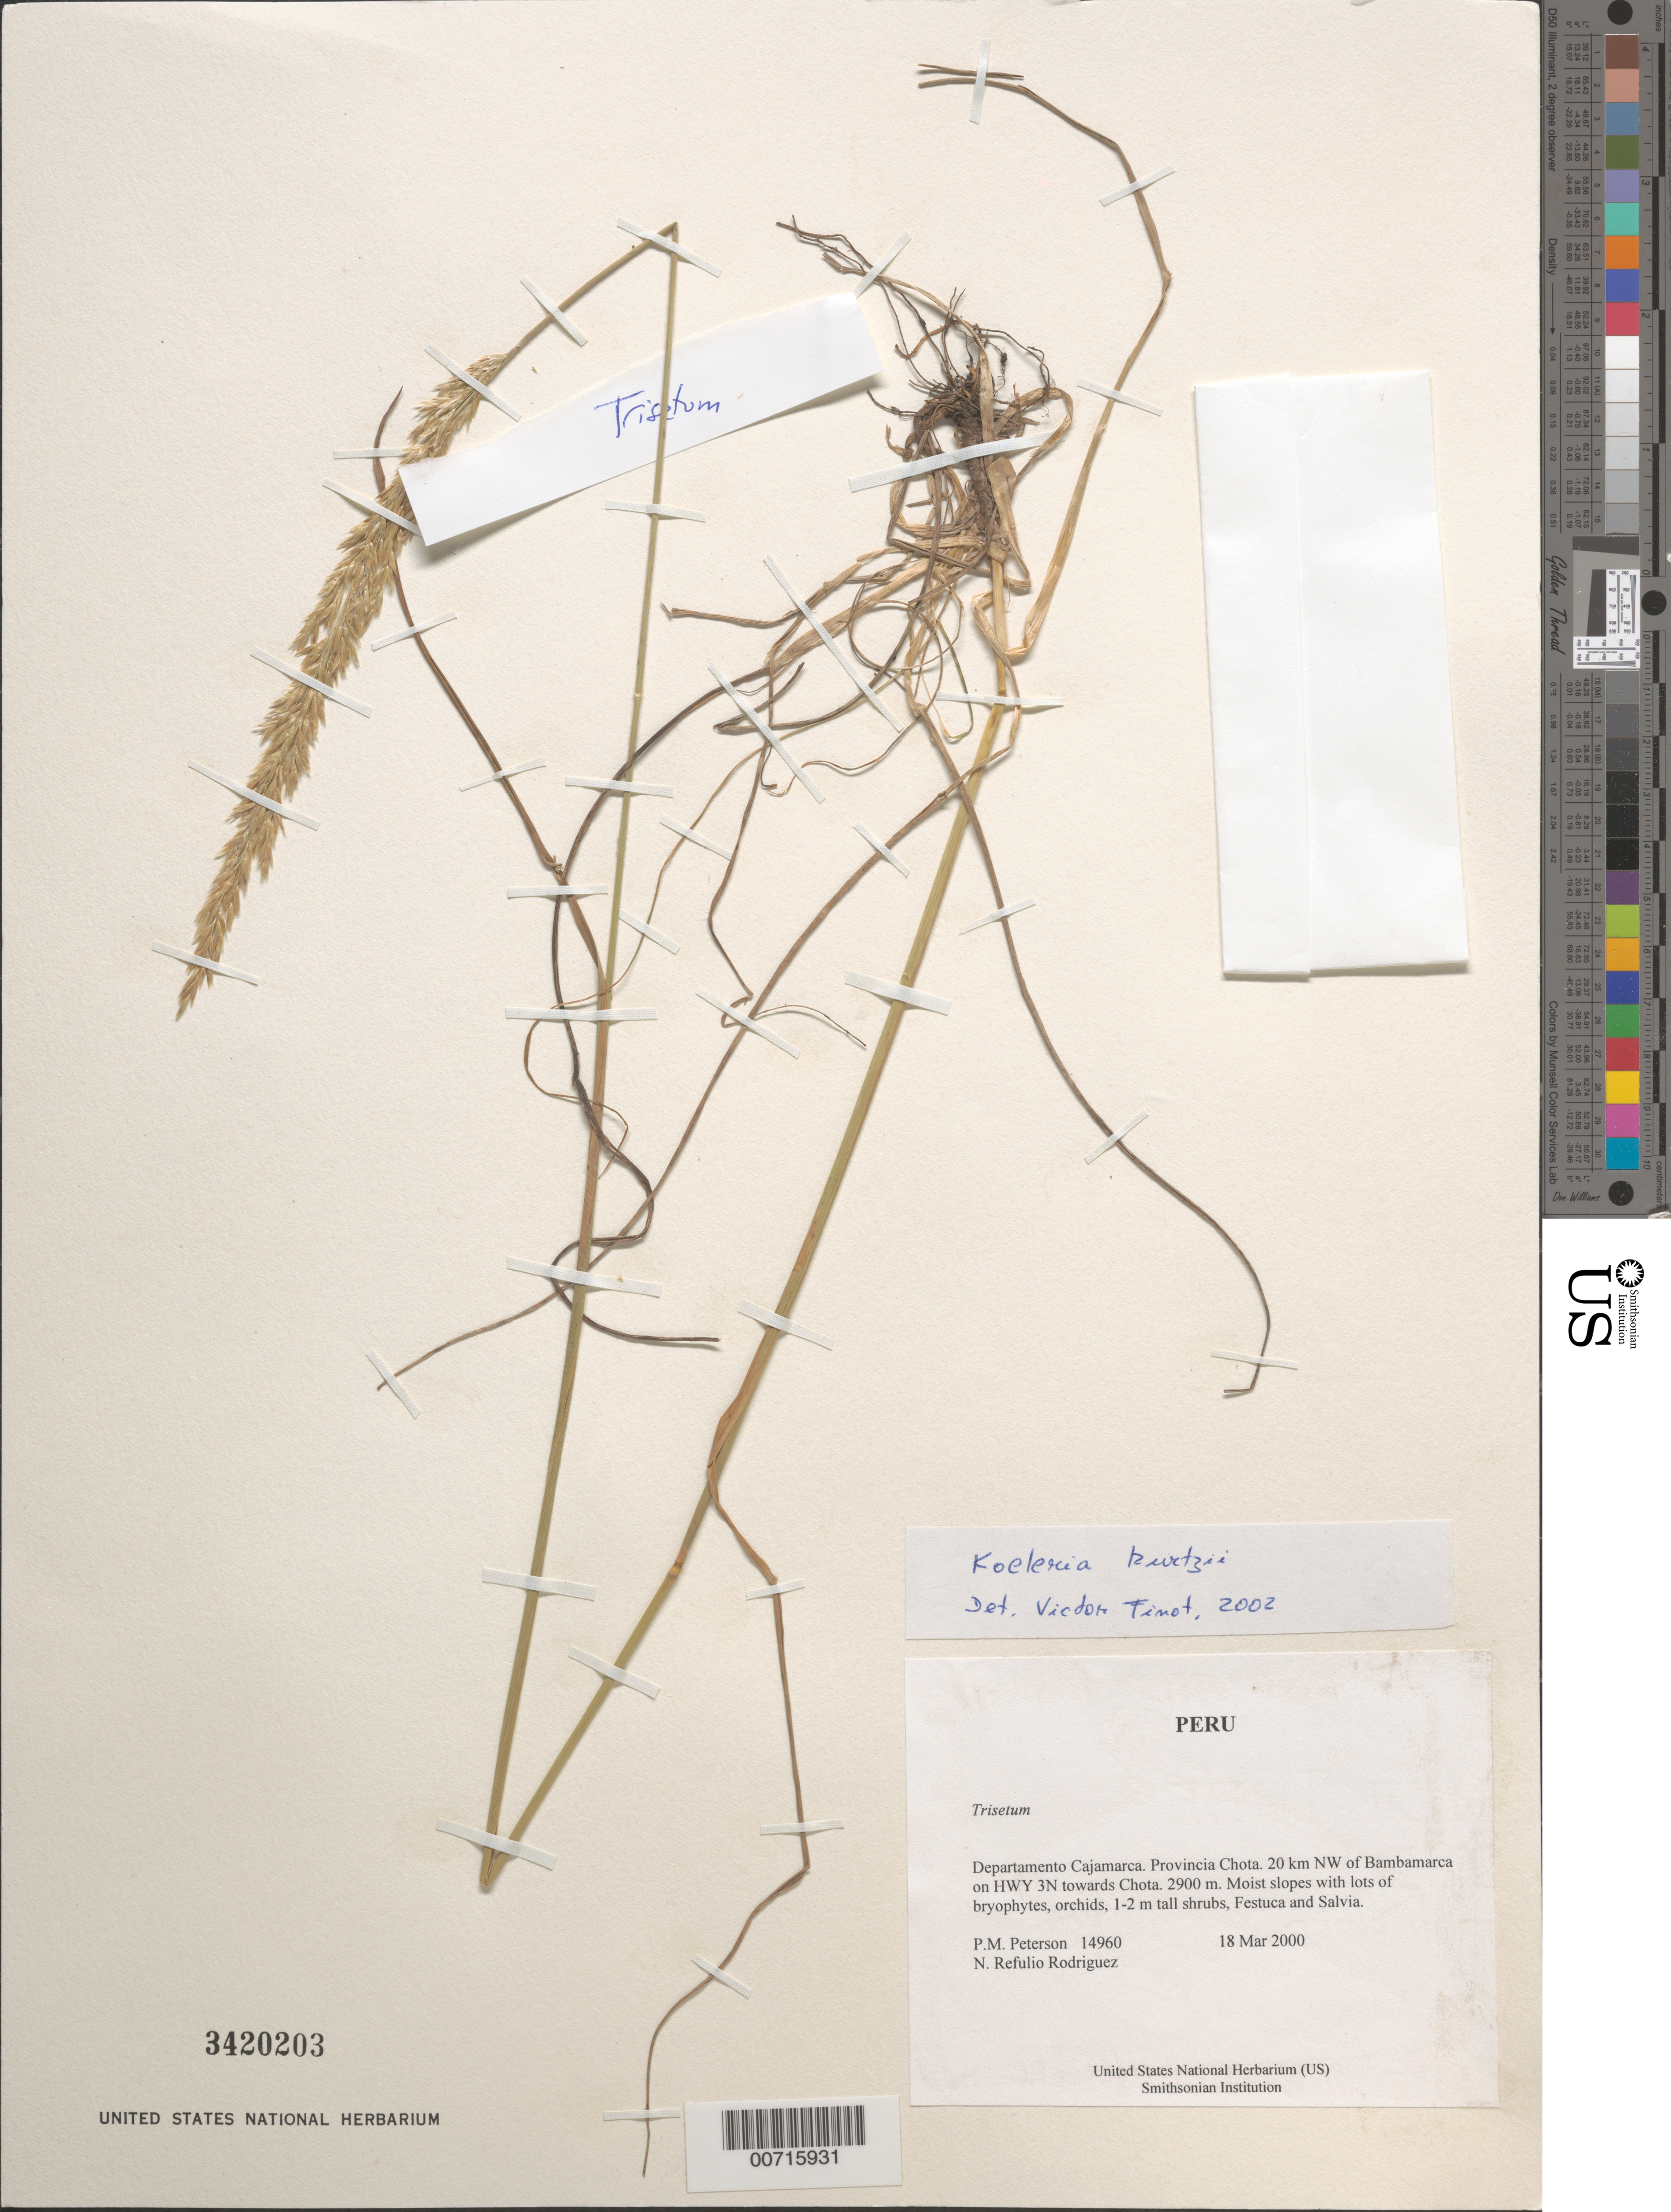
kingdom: Plantae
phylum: Tracheophyta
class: Liliopsida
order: Poales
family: Poaceae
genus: Koeleria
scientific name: Koeleria kurtzii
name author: Hack. ex Kurtz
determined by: Finot, V. L.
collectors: P. M. Peterson & N. Refulio-Rodríguez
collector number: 14960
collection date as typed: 18 Mar 2000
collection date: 2000-03-18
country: Peru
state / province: Cajamarca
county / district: Chota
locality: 20 km NW of Bambamarca on HWY 3N towards Chota.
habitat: Moist slopes with lots of bryophytes, orchids, 1-2 m tall shrubs, Festuca and Salvia.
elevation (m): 2900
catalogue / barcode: US 3420203